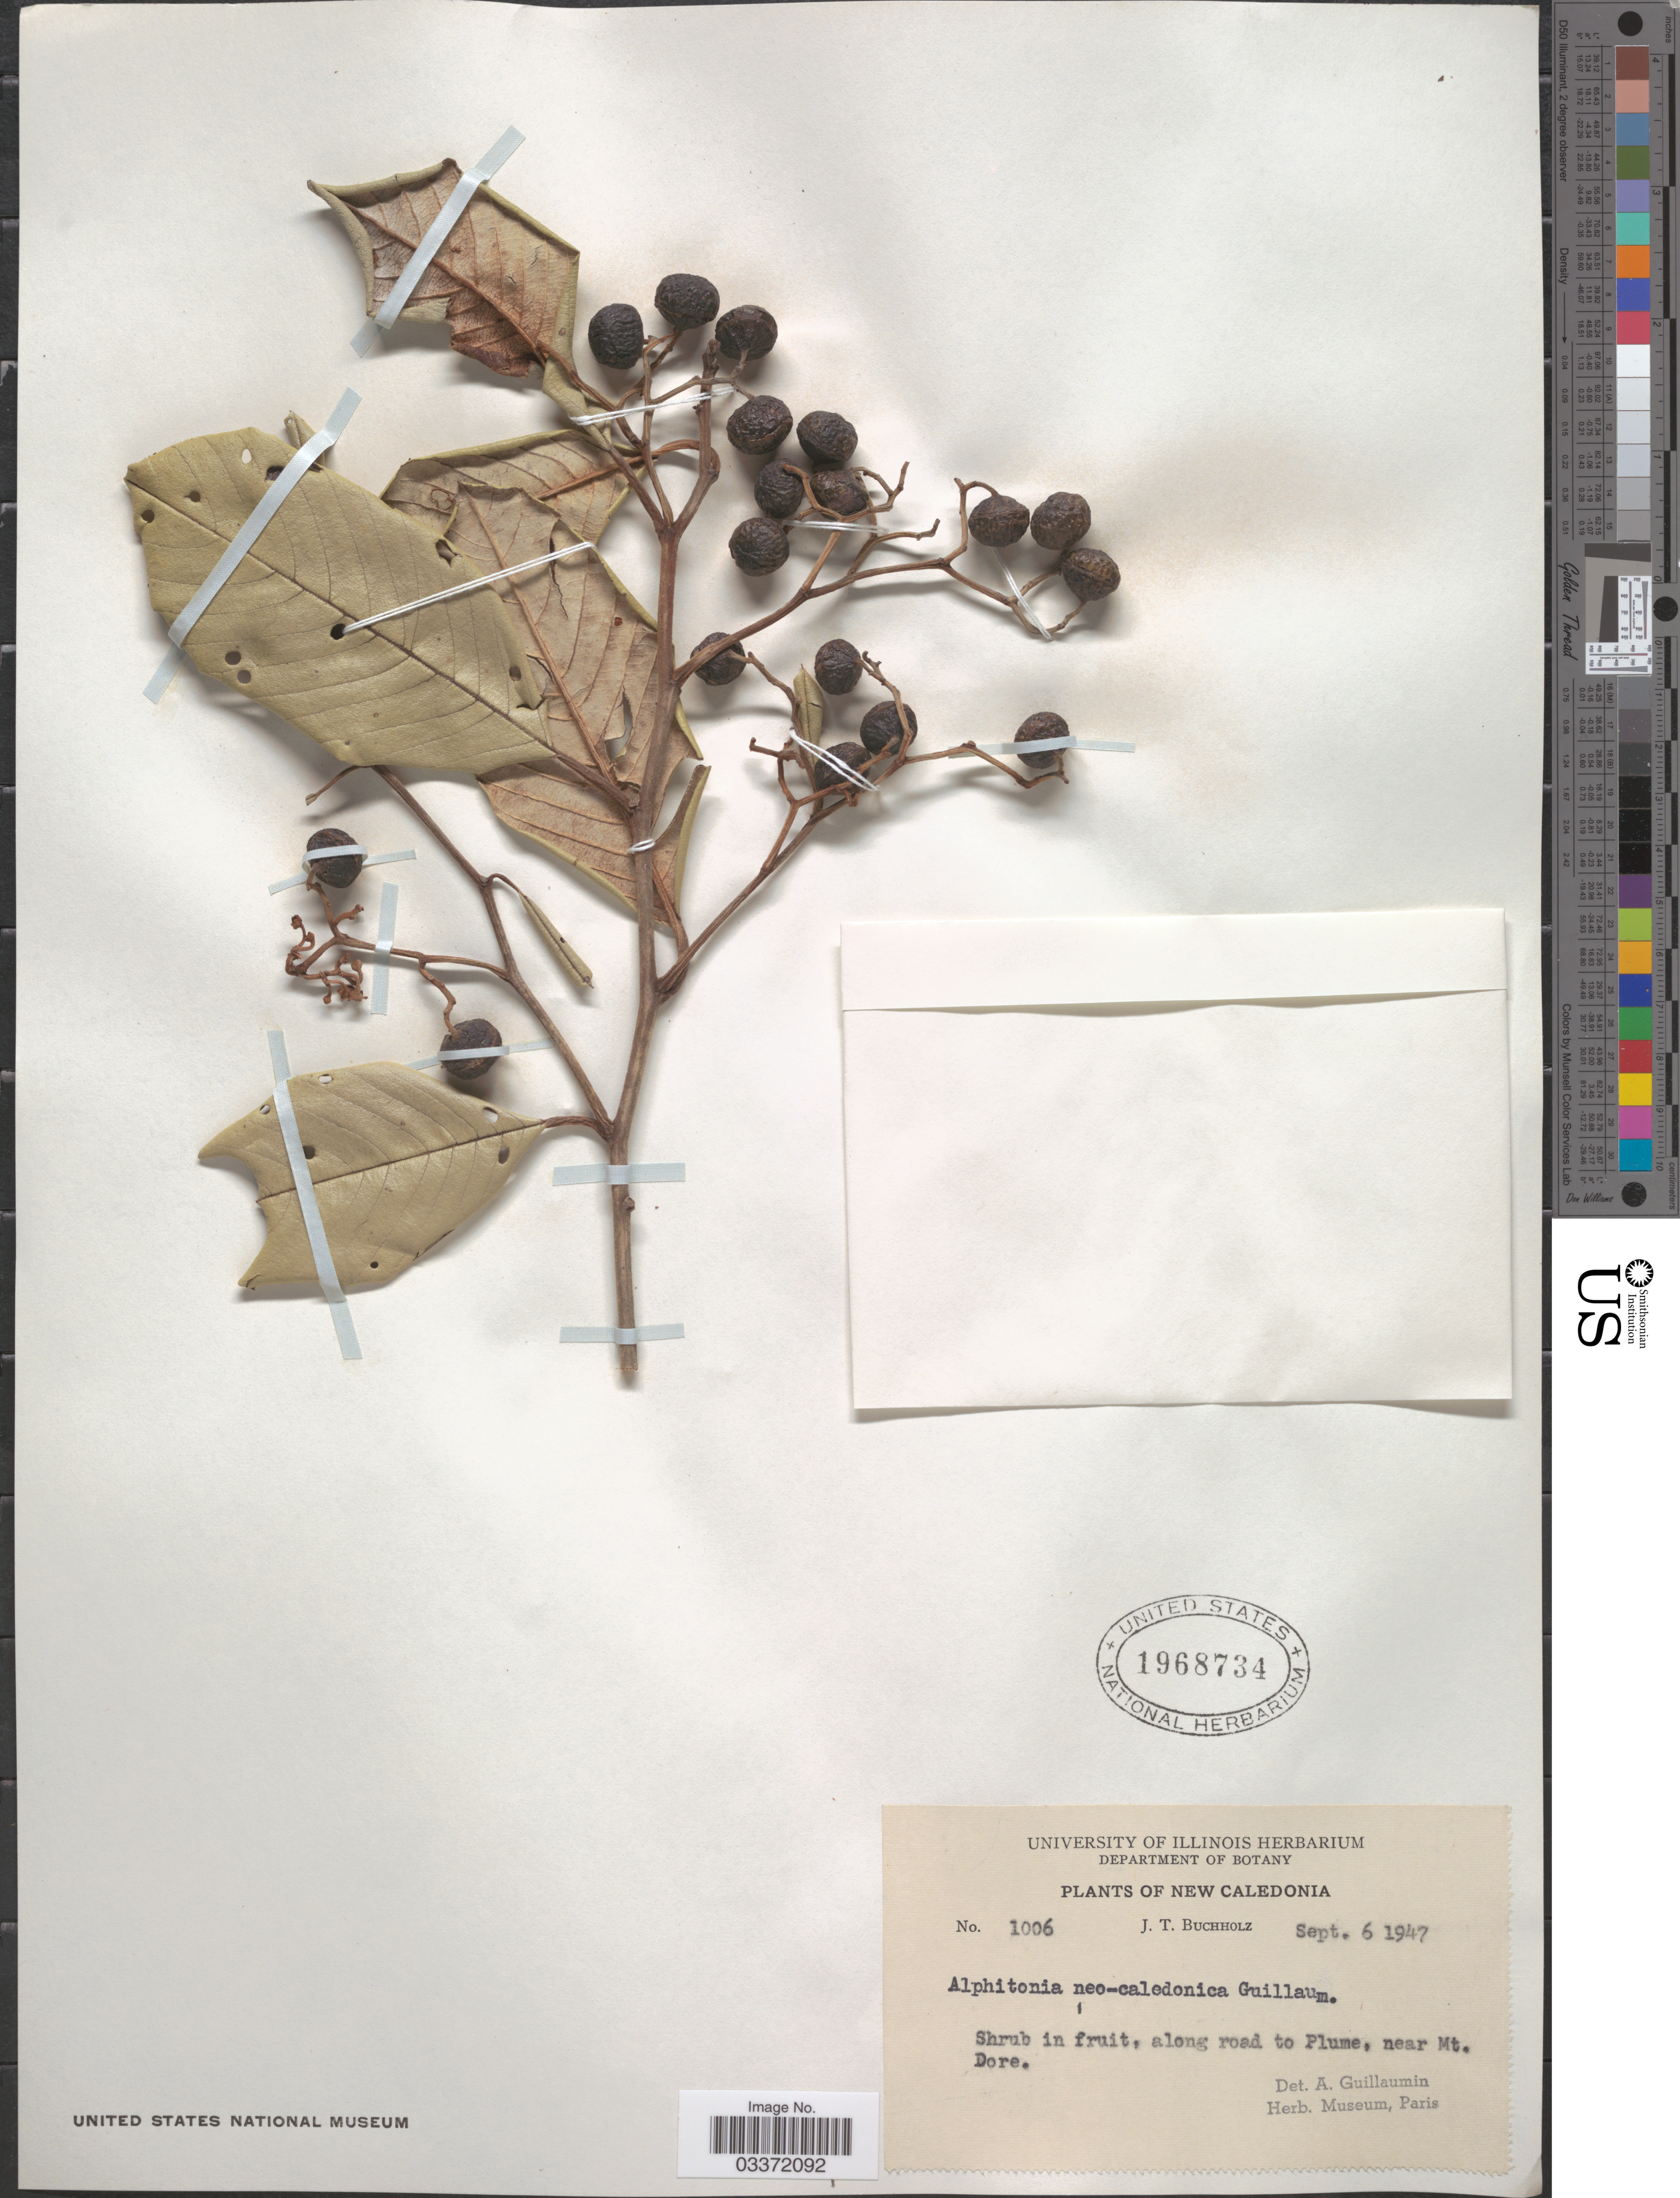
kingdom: Plantae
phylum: Tracheophyta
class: Magnoliopsida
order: Rosales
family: Rhamnaceae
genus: Alphitonia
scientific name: Alphitonia neocaledonica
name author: (Schltr.) Guillaumin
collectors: J. T. Buchholz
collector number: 1006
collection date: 1947-09-06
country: New Caledonia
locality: Along road to Plume, near Mt. Dore.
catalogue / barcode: US 1968734